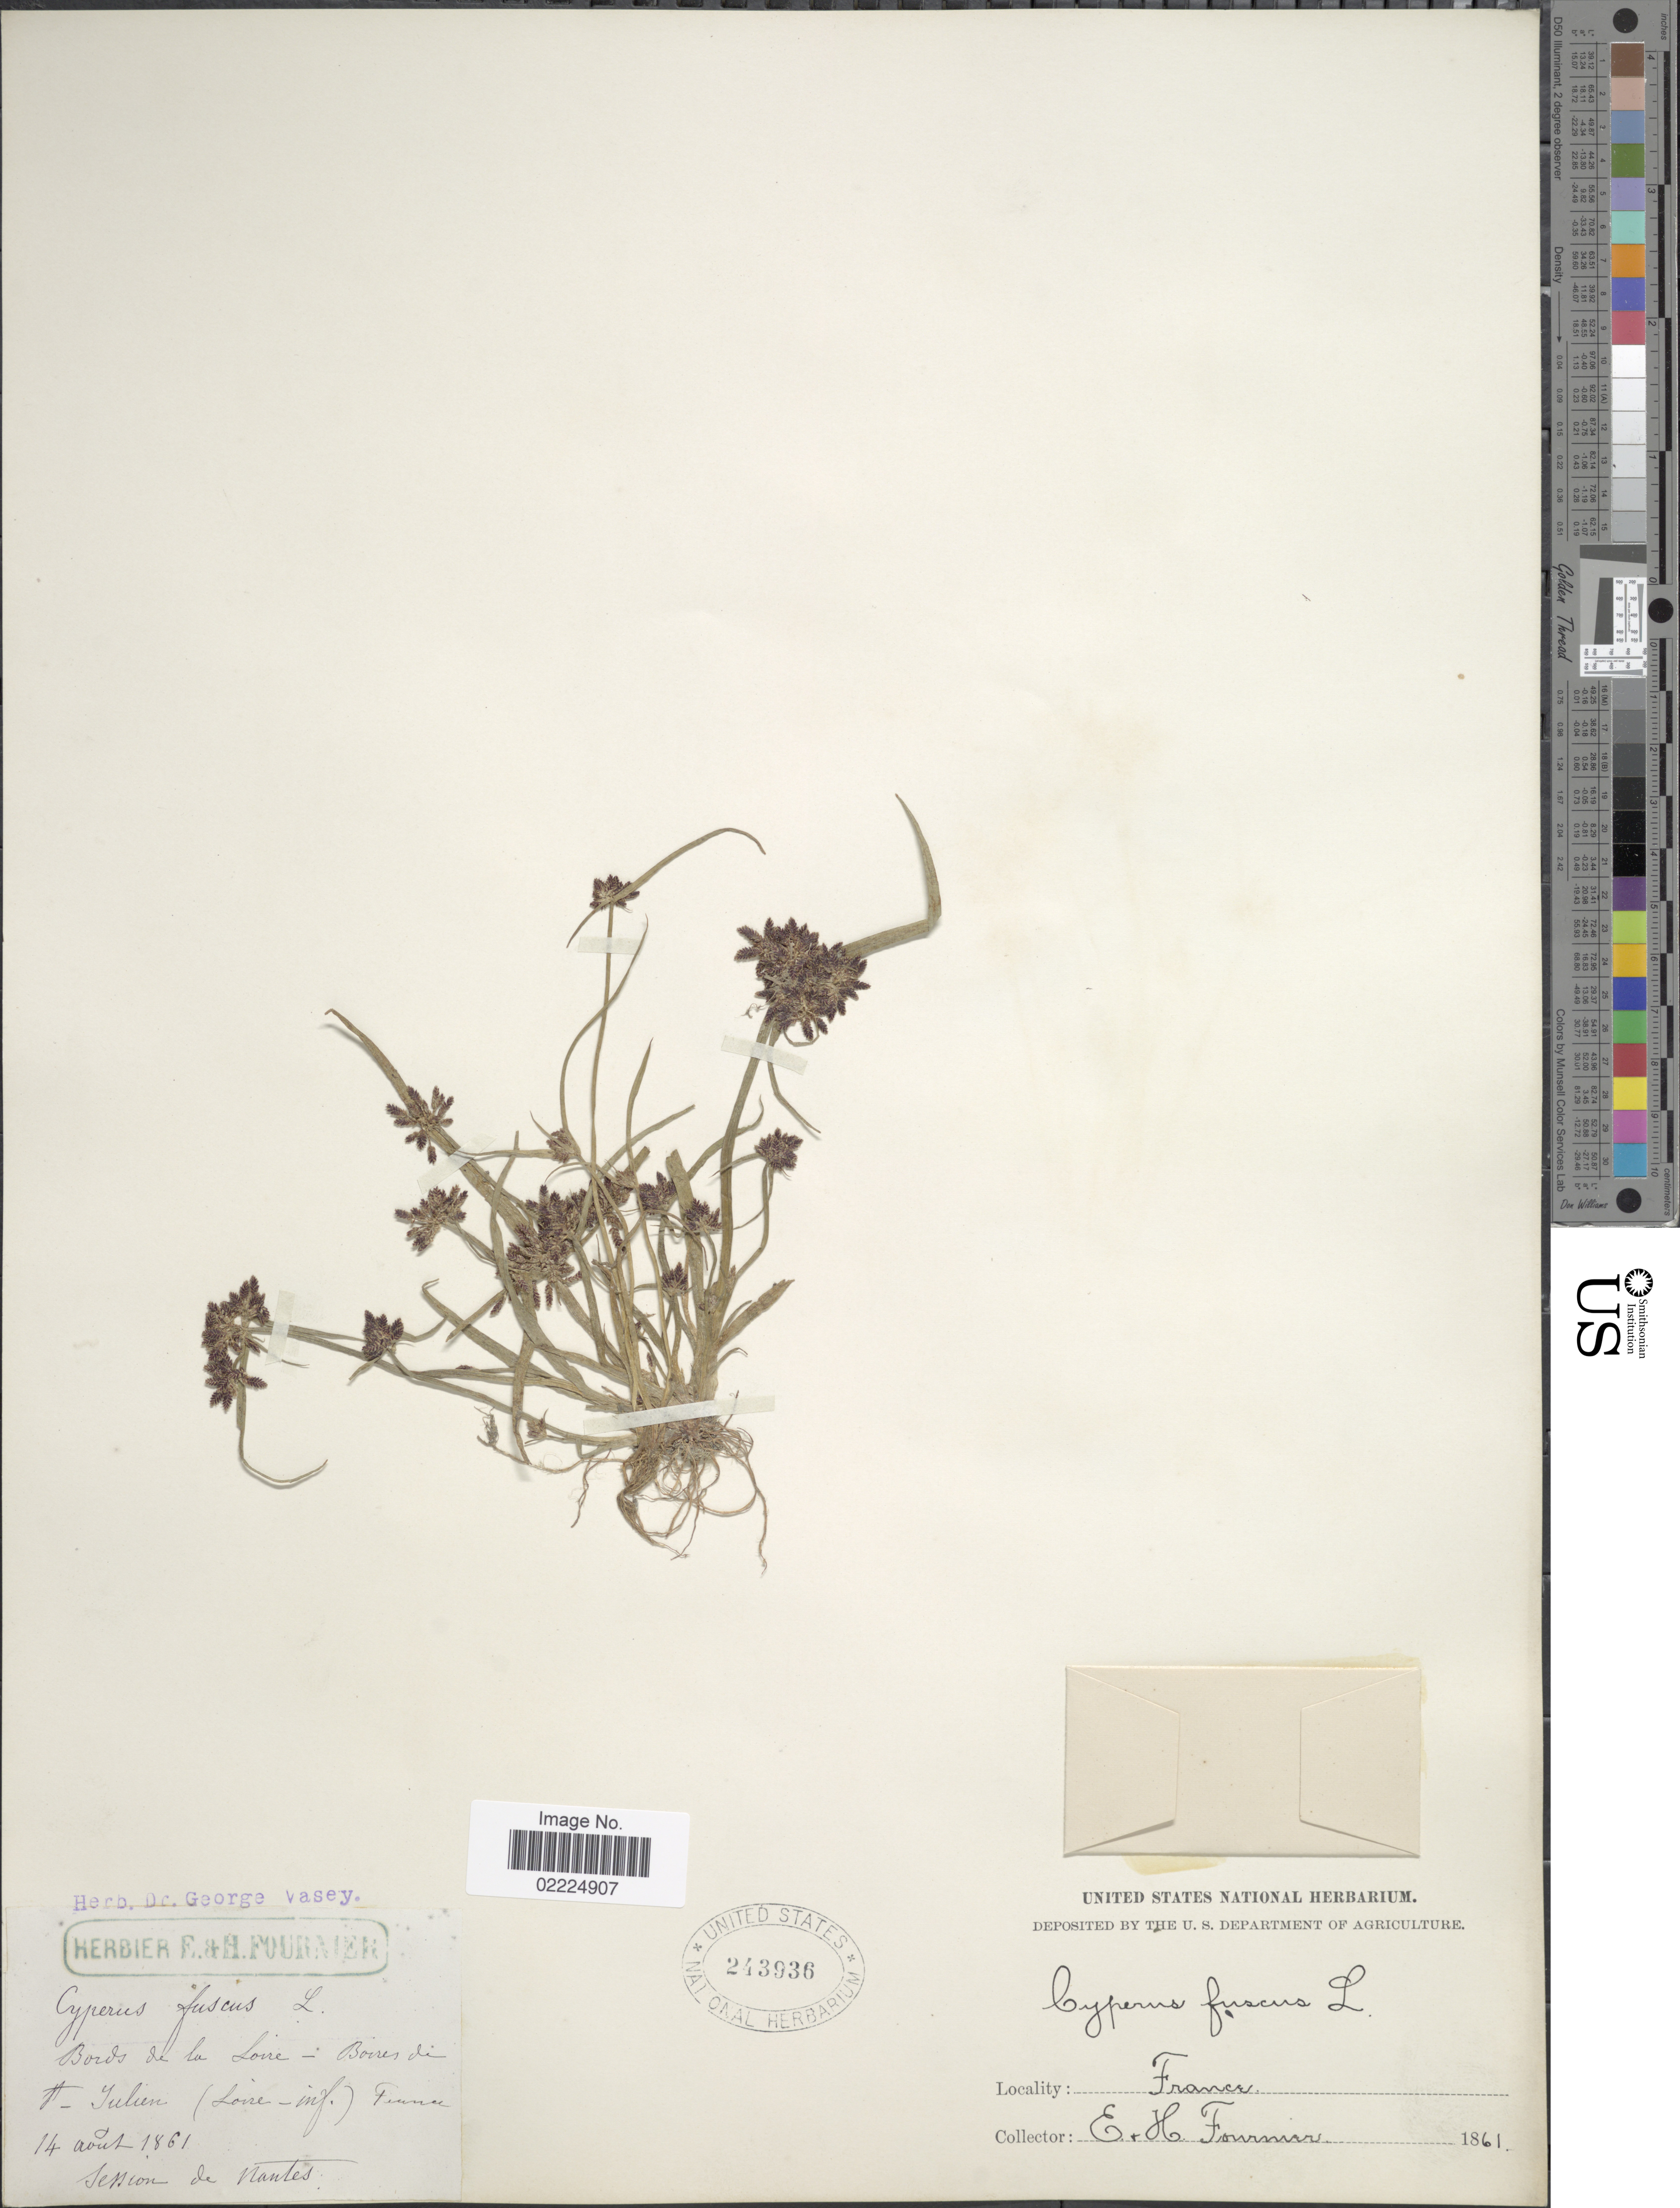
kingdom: Plantae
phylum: Tracheophyta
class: Liliopsida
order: Poales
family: Cyperaceae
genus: Cyperus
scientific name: Cyperus fuscus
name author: L.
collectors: E. Fournier & H. Fournier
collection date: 1861-08-14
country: France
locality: St. Julien (Loire-inf) France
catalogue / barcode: US 243936